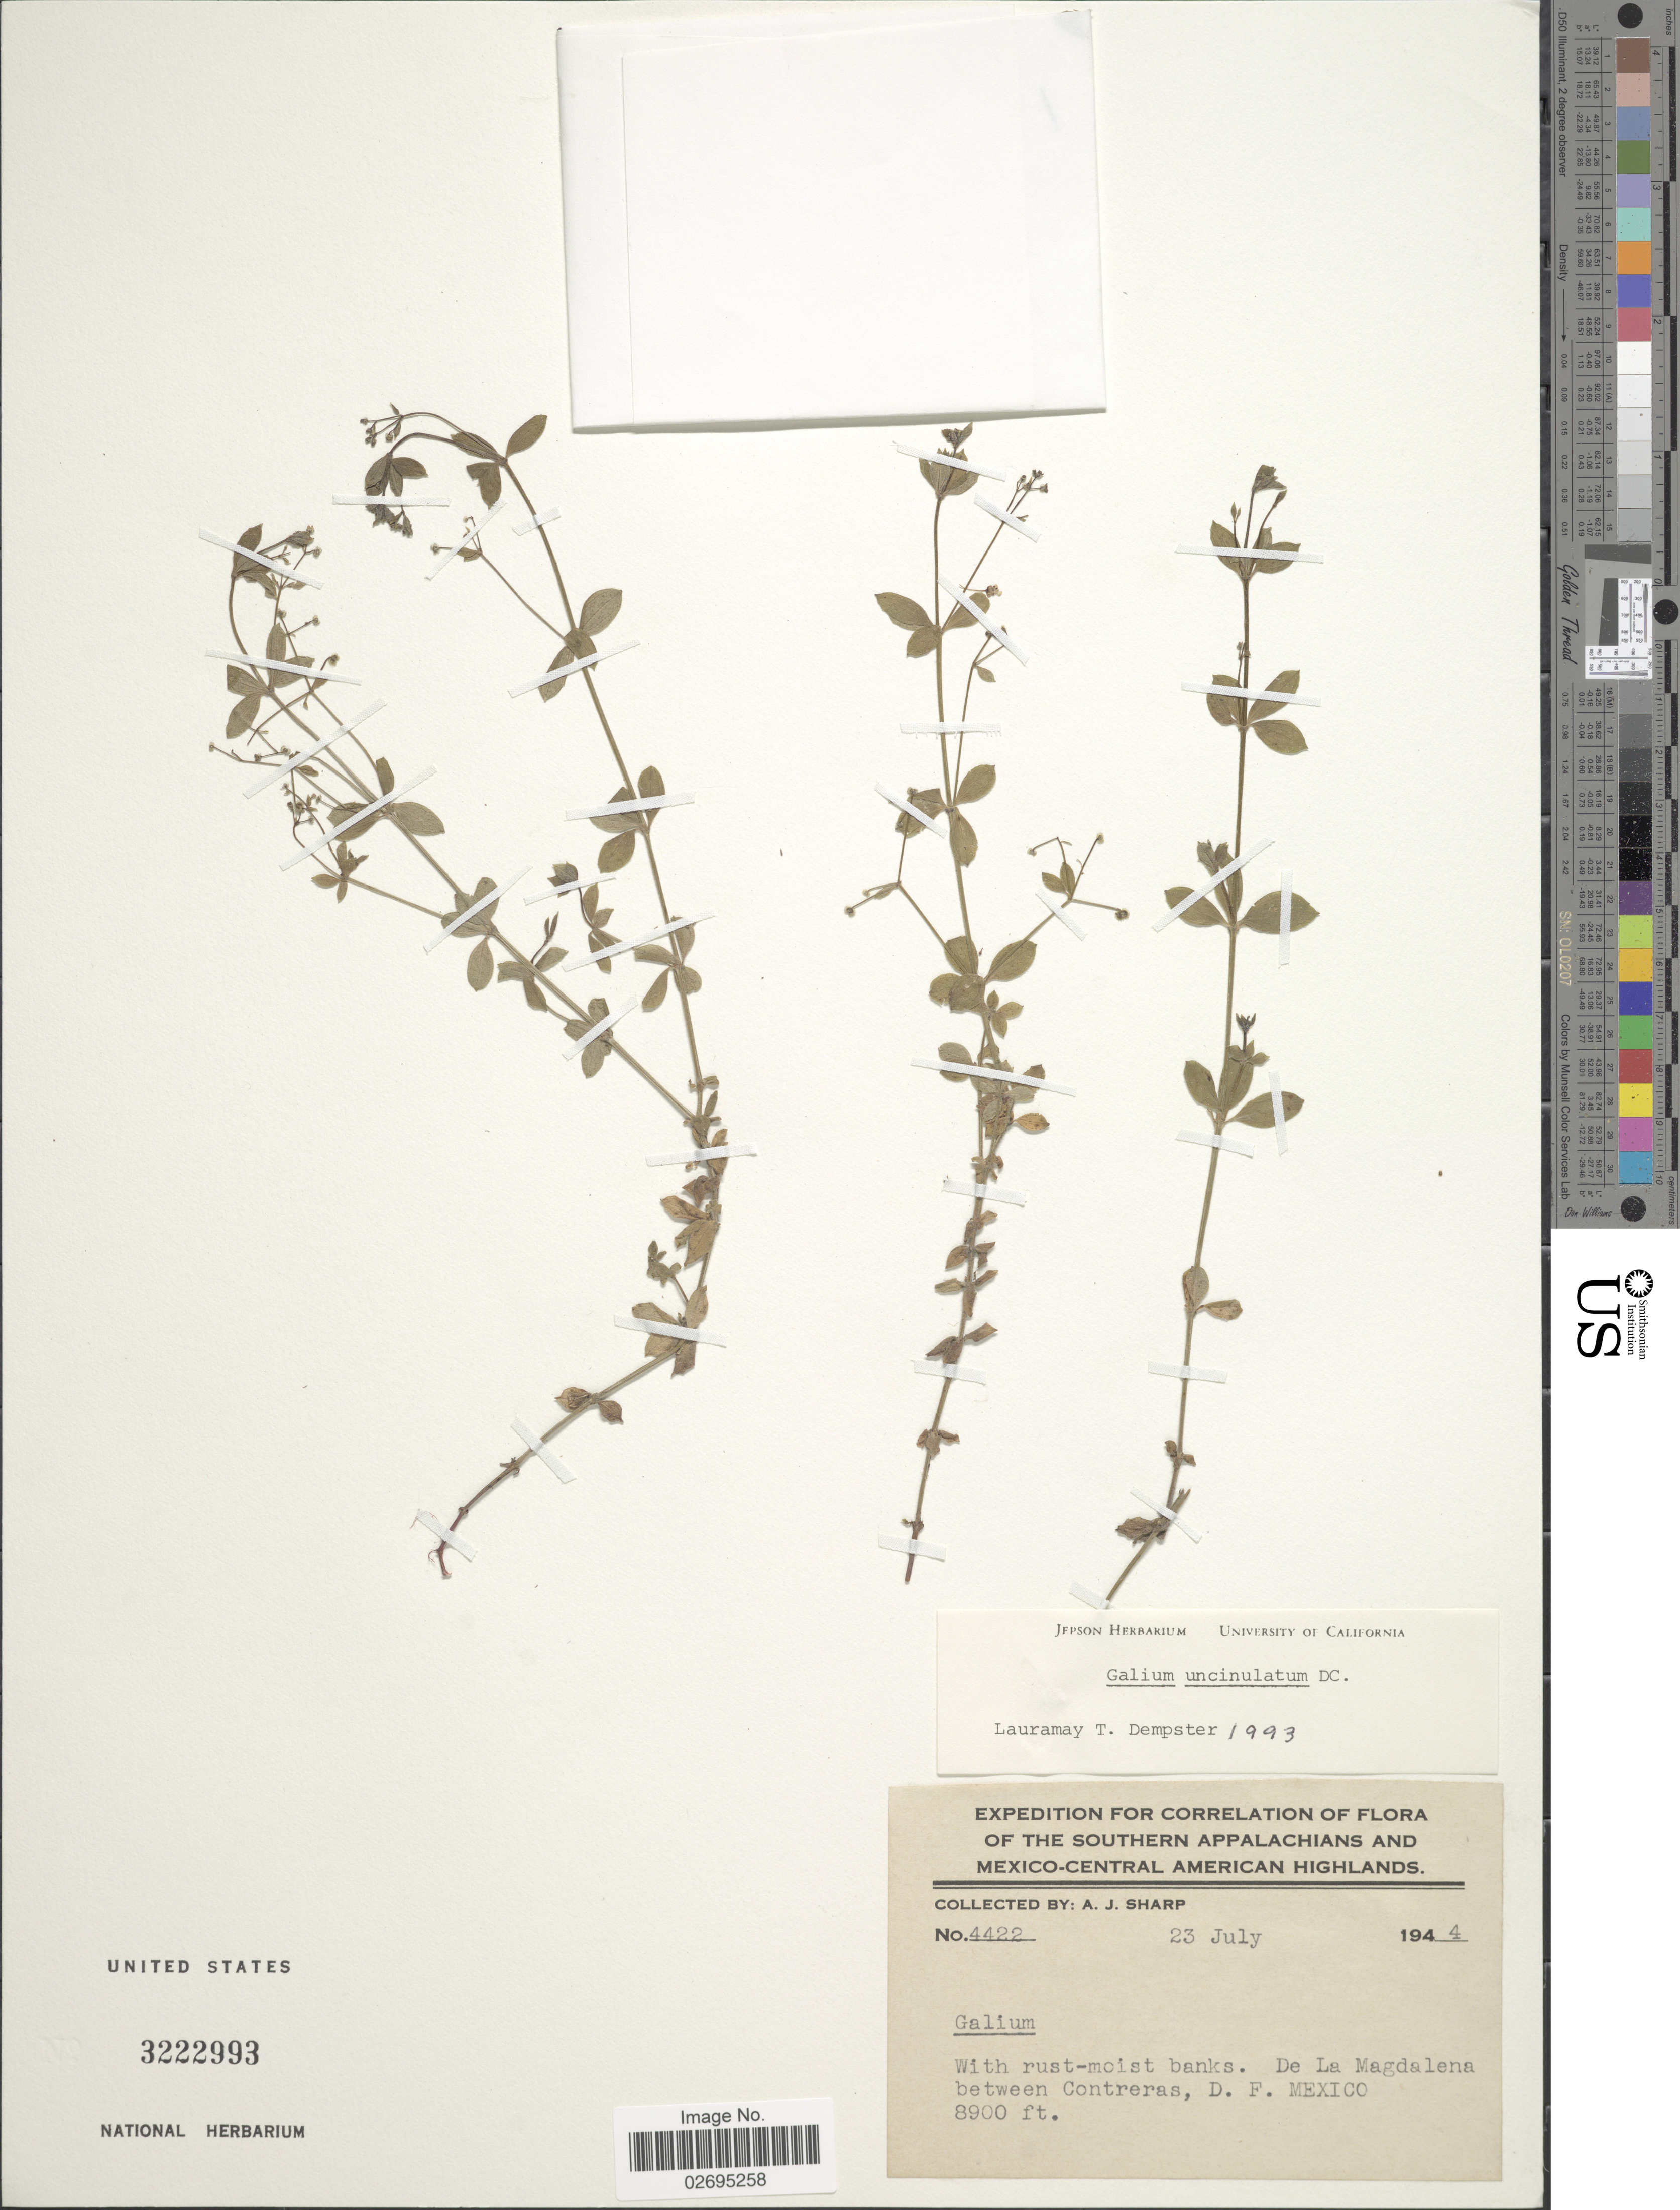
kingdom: Plantae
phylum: Tracheophyta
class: Magnoliopsida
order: Gentianales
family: Rubiaceae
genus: Galium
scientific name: Galium uncinulatum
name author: DC.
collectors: A. J. Sharp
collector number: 4422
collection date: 1944-07-23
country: Mexico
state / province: Distrito Federal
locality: The Southern Appalachians and Mexico Central American Highlands, De La Magdalena between Contreras, D.F.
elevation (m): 2713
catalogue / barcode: US 3222993